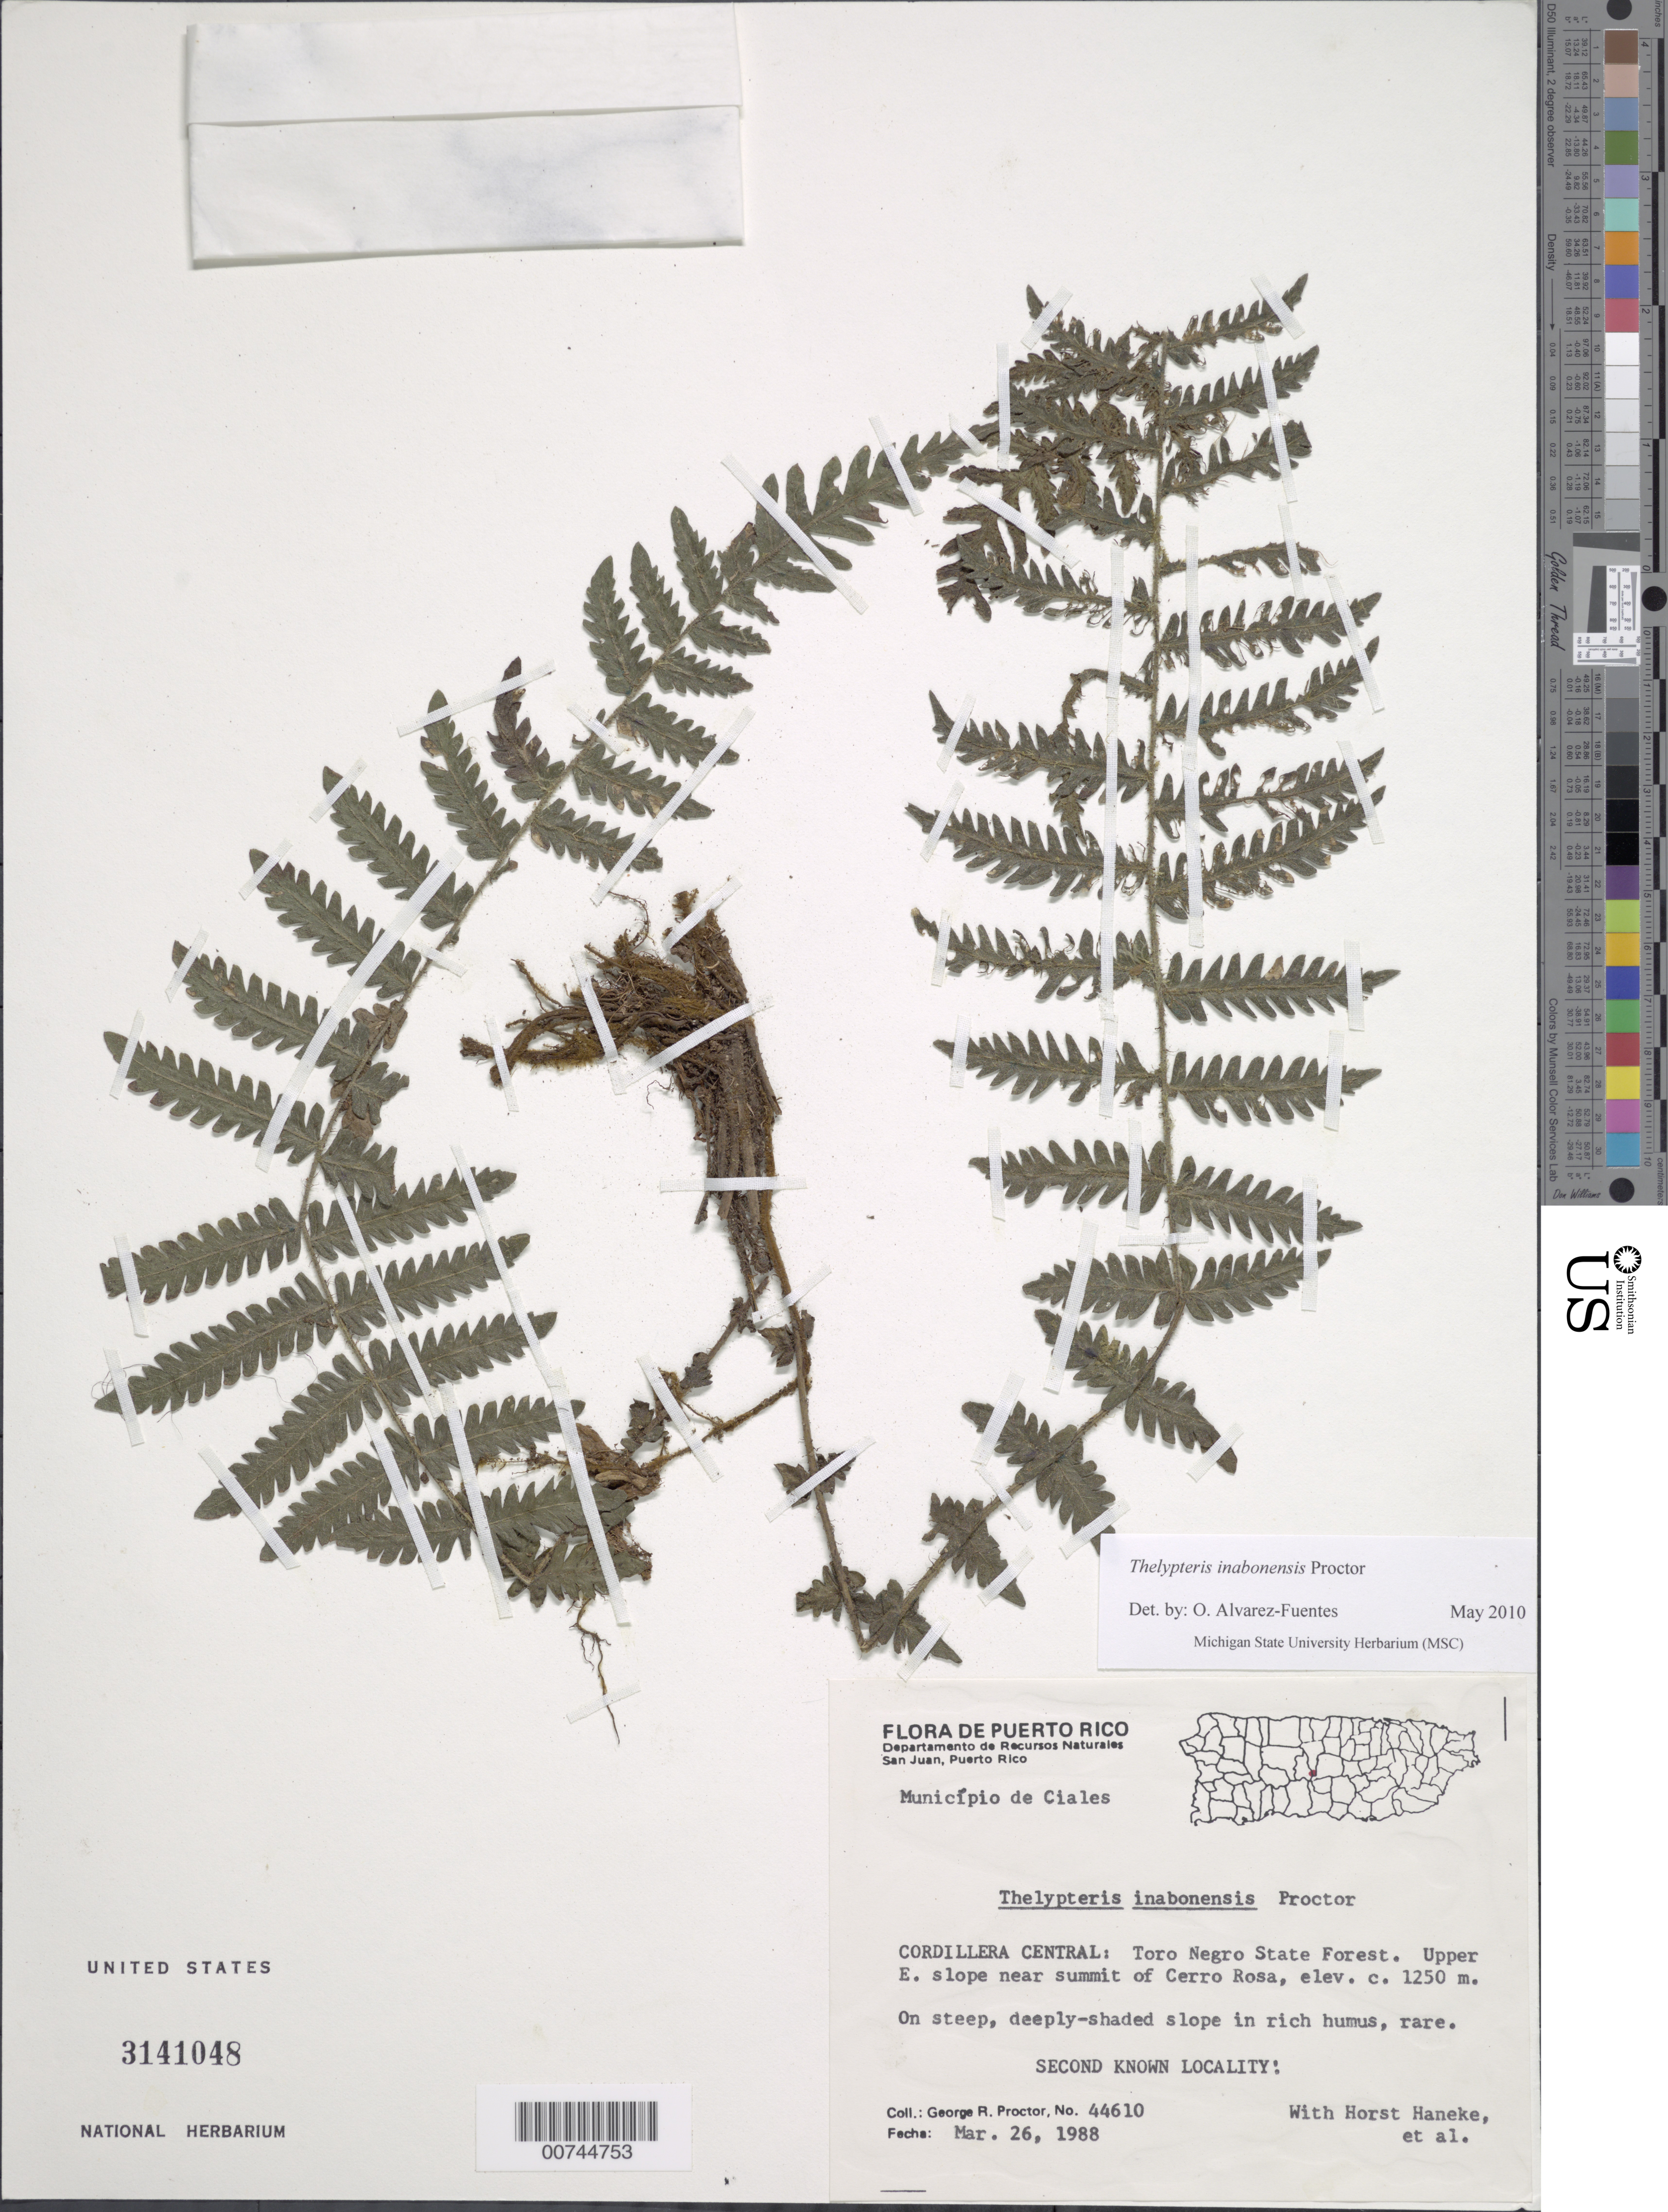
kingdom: Plantae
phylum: Tracheophyta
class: Polypodiopsida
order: Polypodiales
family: Thelypteridaceae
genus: Amauropelta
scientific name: Amauropelta inabonensis (Proctor) comb. nov., ined 2015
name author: (Proctor)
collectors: G. R. Proctor, H. Haneke & et al.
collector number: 44610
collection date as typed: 26 Mar 1988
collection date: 1988-03-26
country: Puerto Rico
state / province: Ciales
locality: Cordillera Central: Toro Negro State Forest. Upper E. slope near summit of Cerro Rosa, Municipio de Ciales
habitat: On steep, deeply-shaded slope in rich humus, rare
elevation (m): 1250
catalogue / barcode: US 3141048